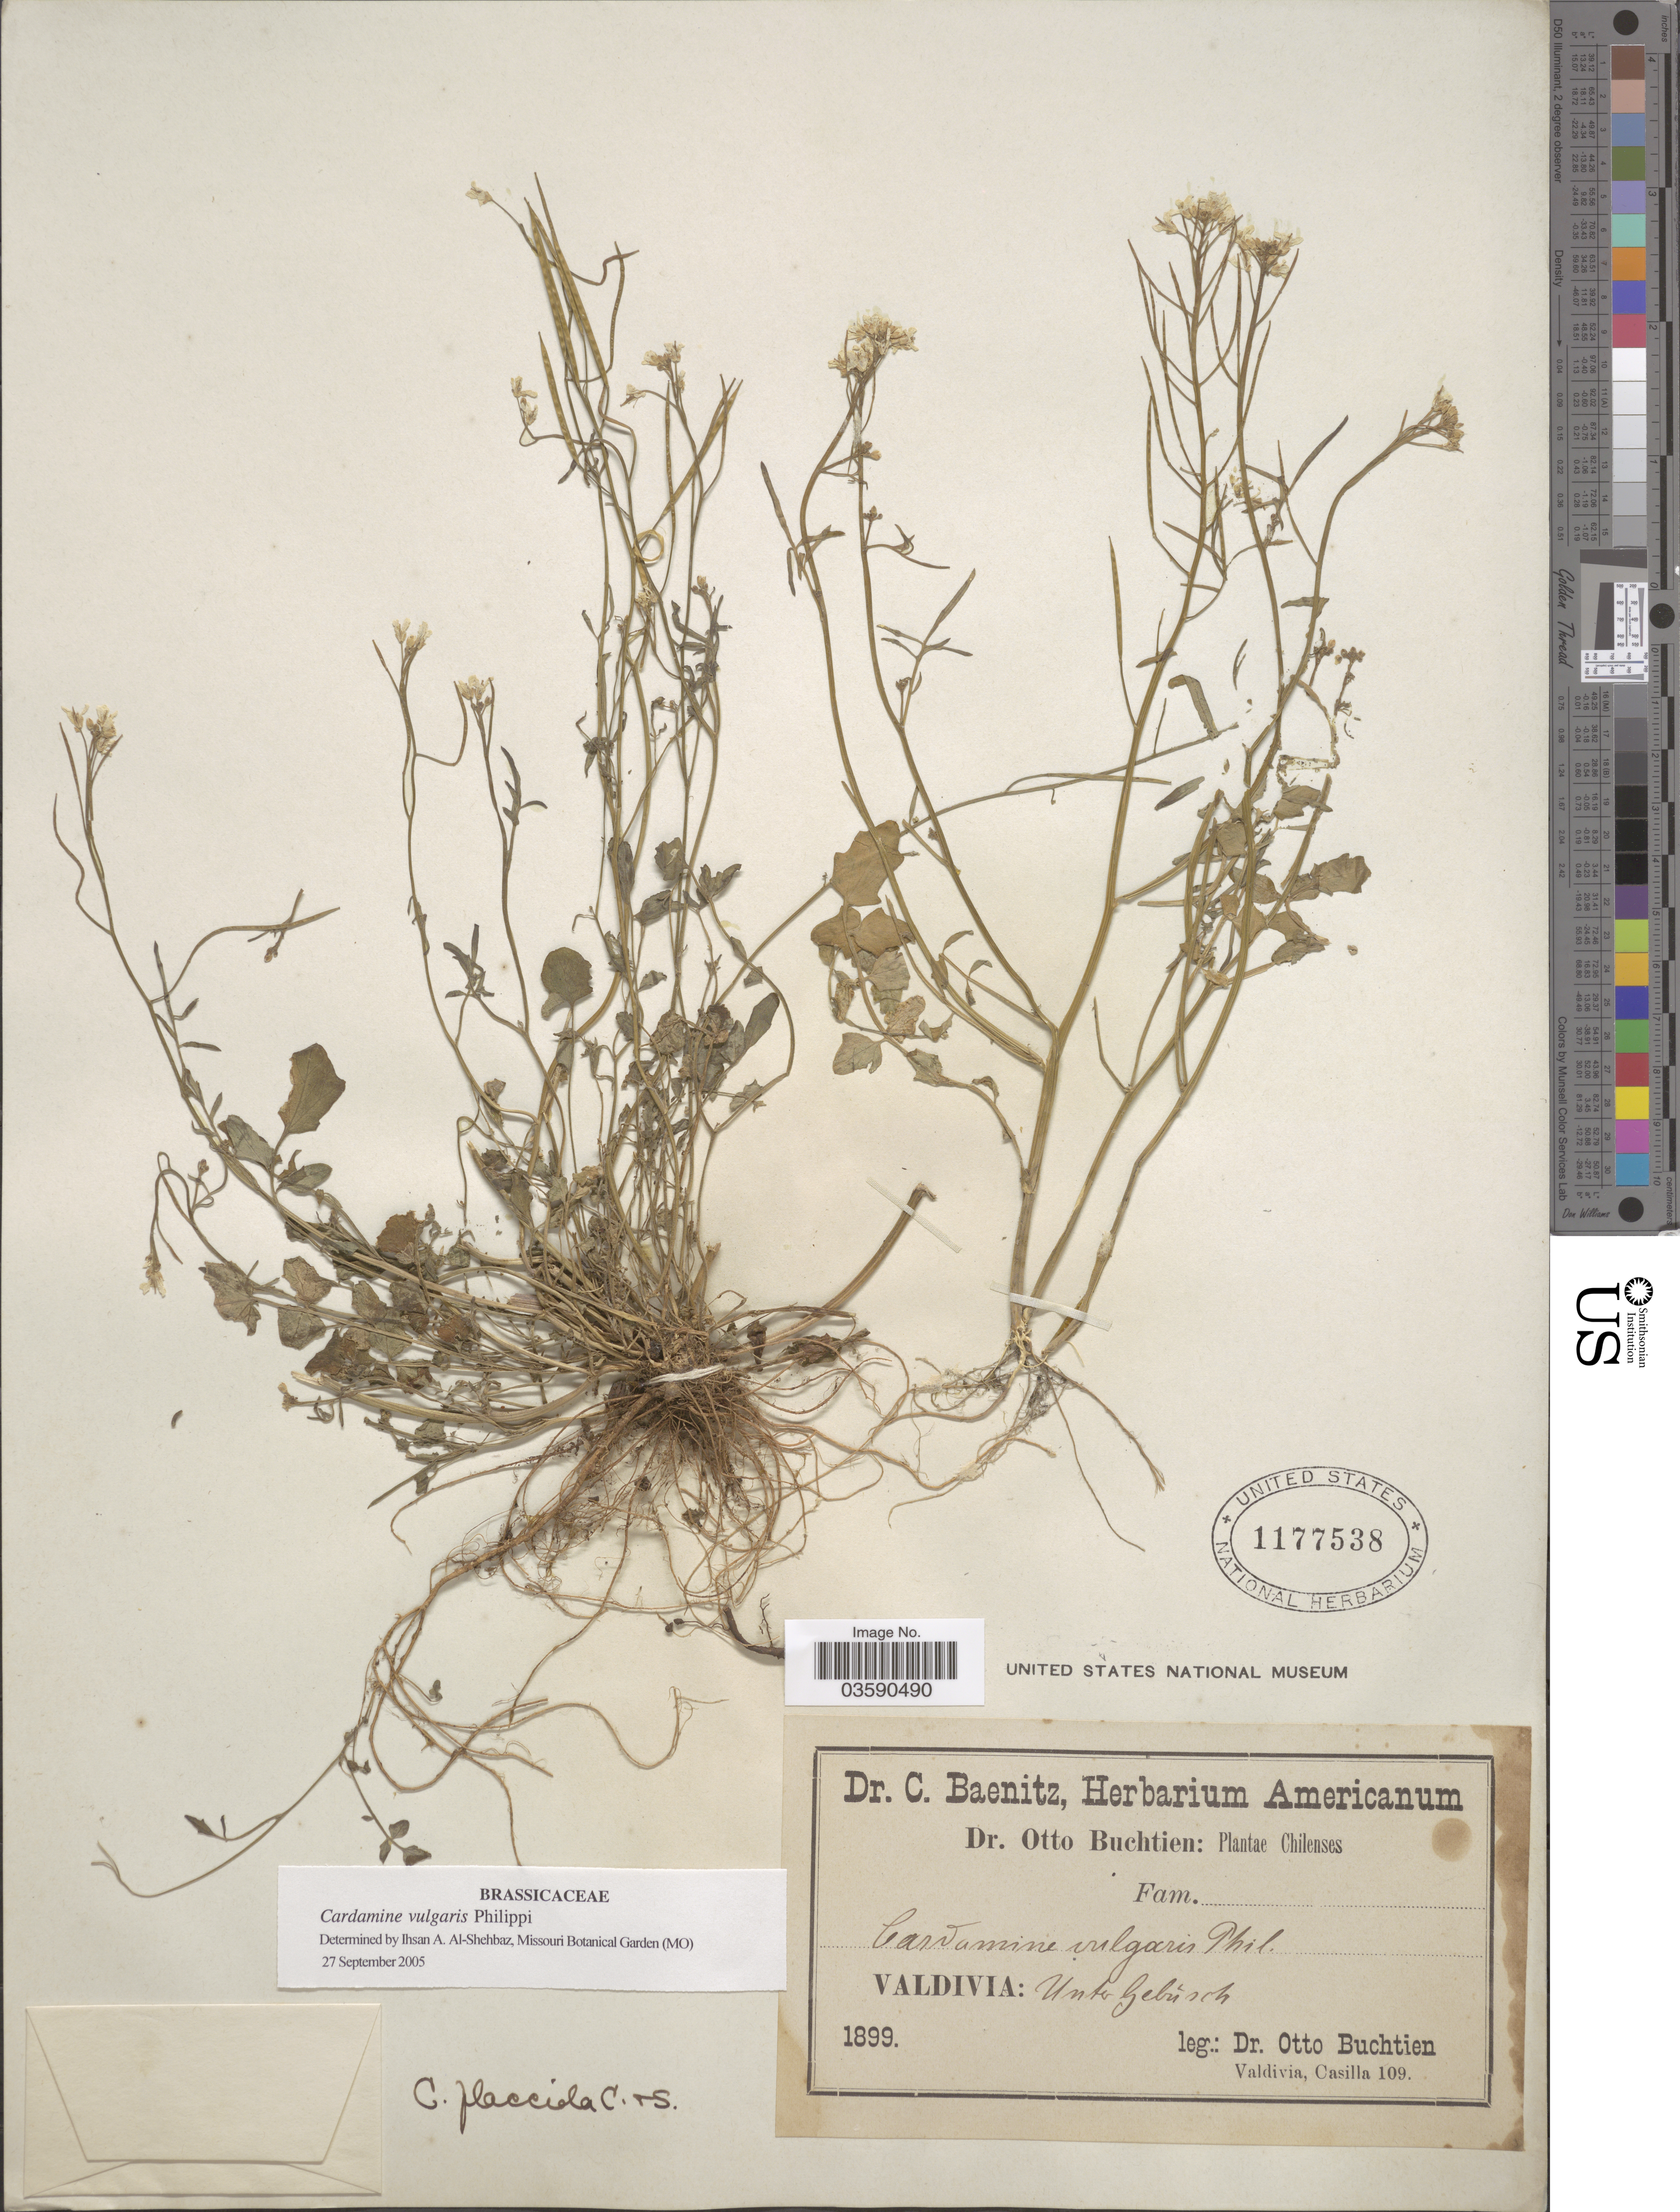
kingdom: Plantae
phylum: Tracheophyta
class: Magnoliopsida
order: Brassicales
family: Brassicaceae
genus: Cardamine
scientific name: Cardamine vulgaris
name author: Phil.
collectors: O. Buchtien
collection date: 1899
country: Chile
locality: Valdivia: Unter Gebüsch.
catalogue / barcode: US 1177538